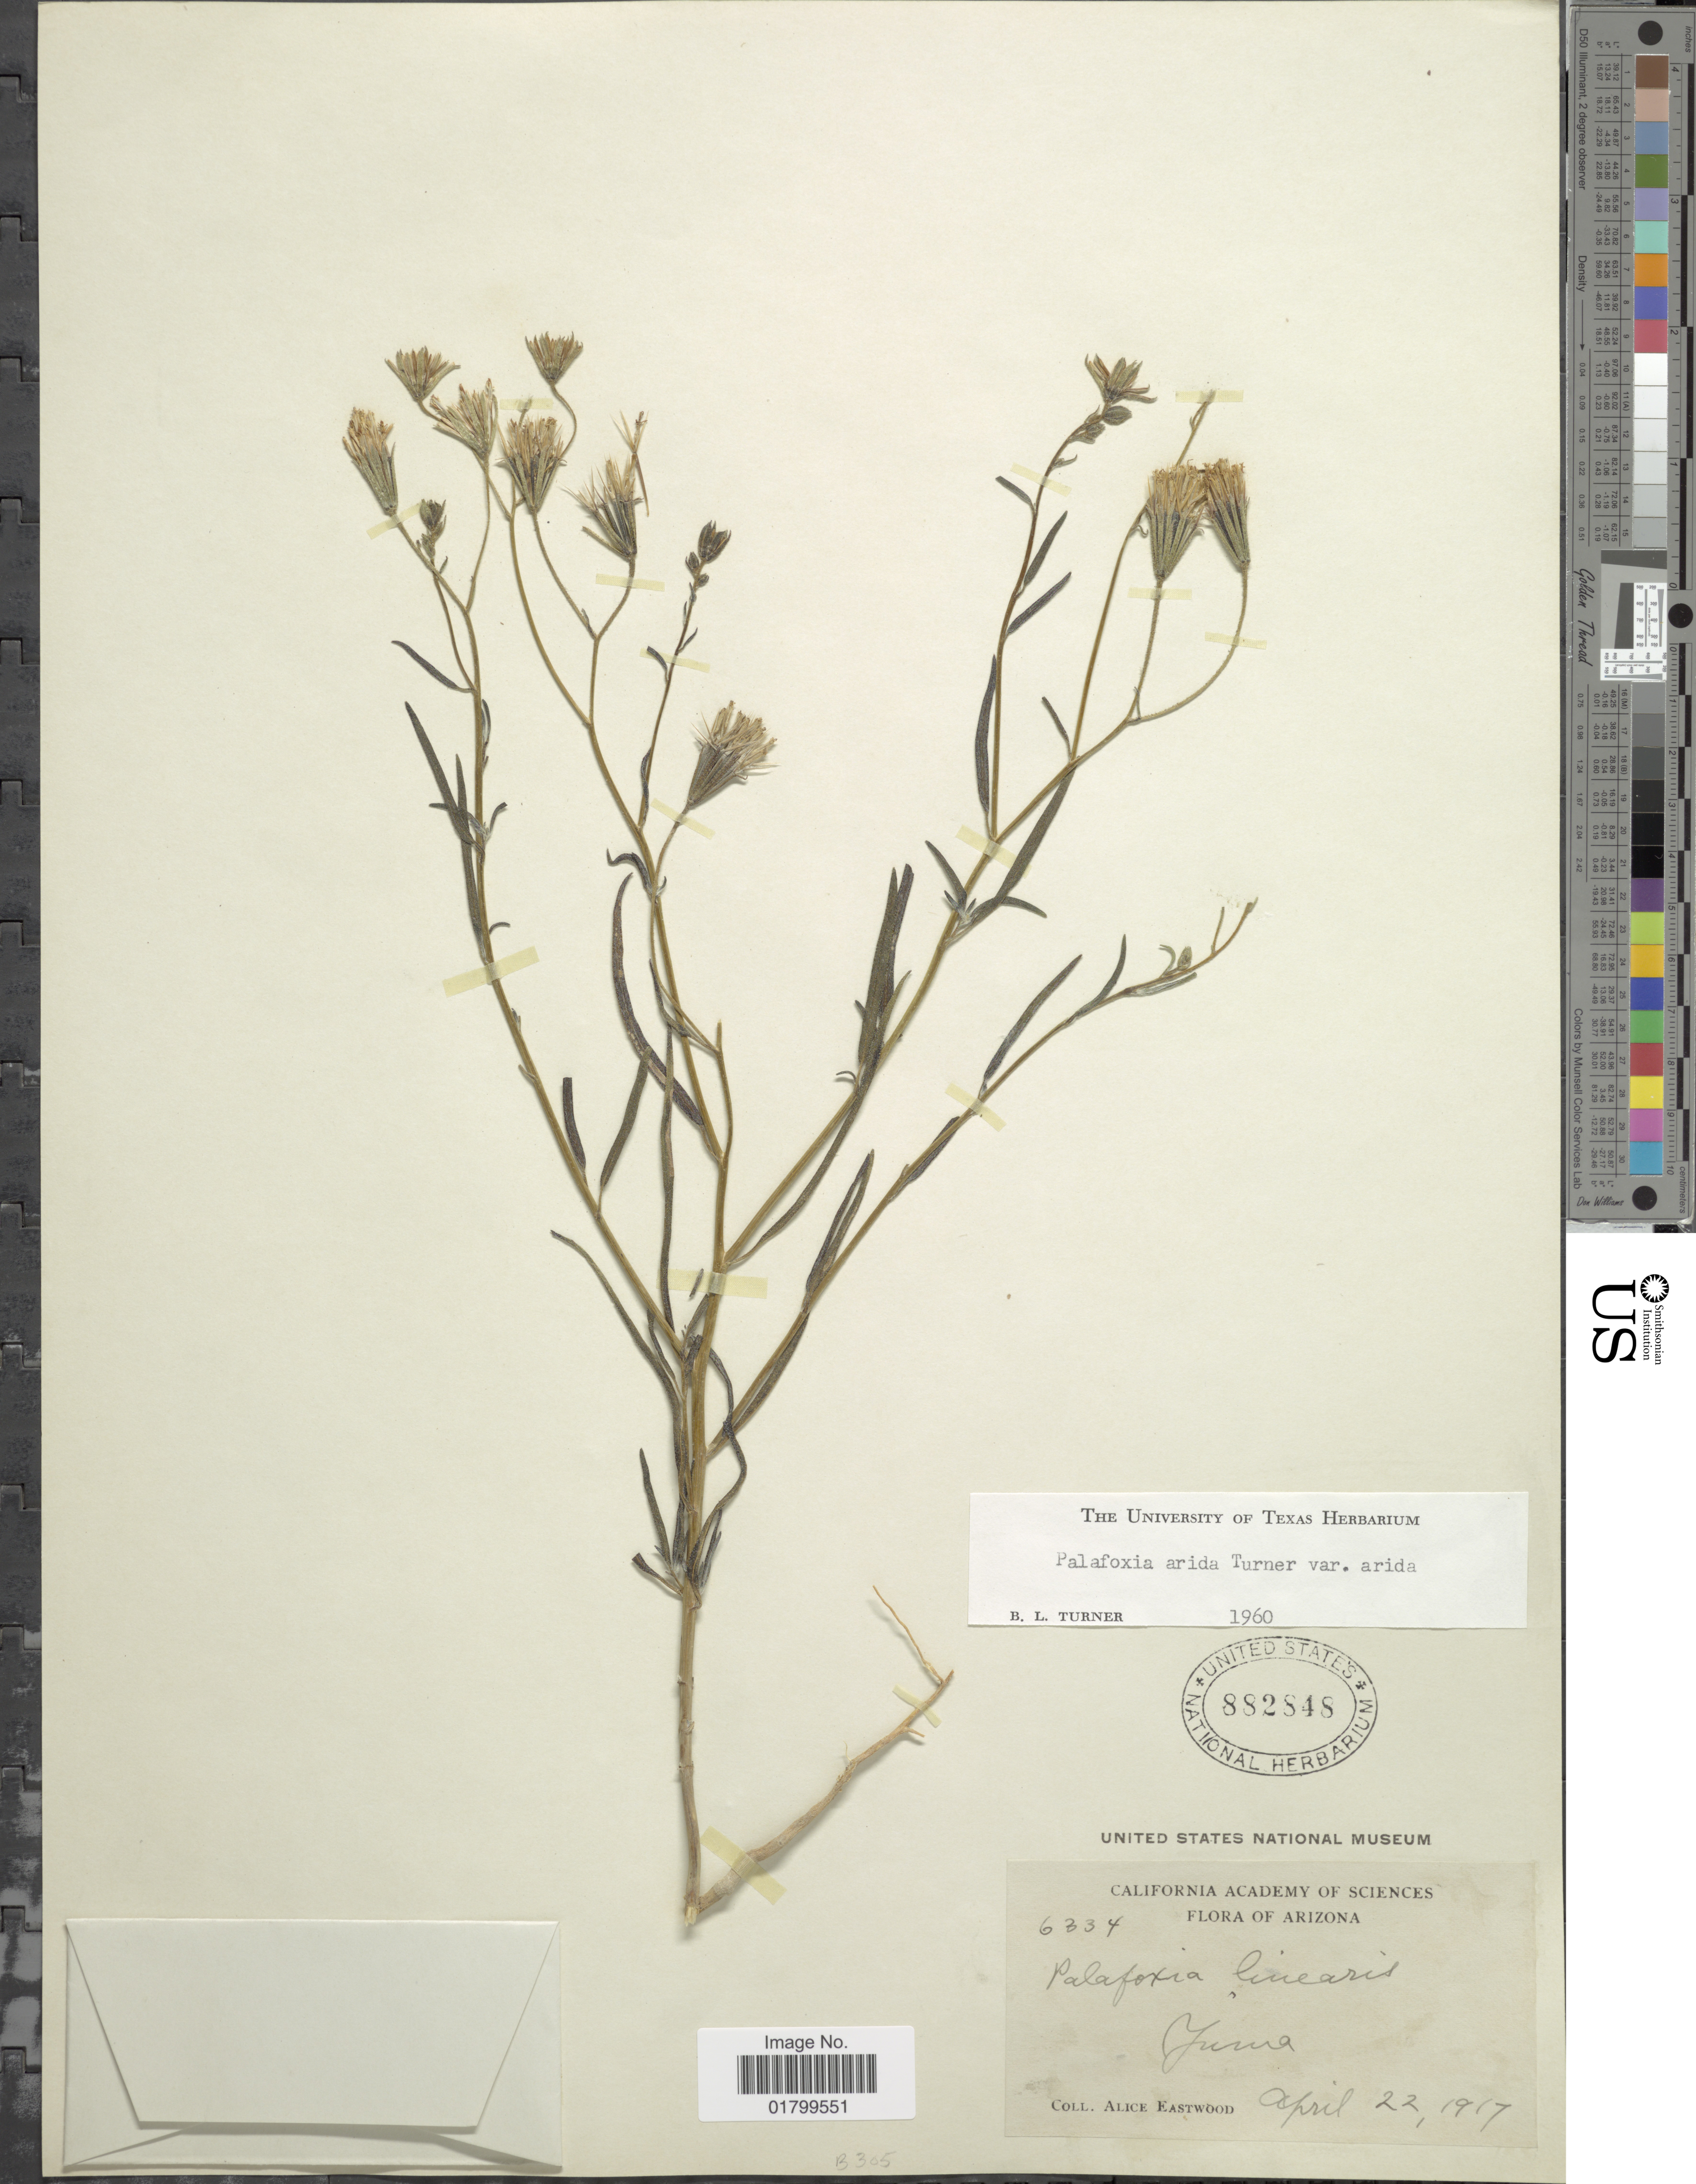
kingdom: Plantae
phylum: Tracheophyta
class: Magnoliopsida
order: Asterales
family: Asteraceae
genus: Palafoxia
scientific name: Palafoxia arida var. arida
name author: B.L. Turner & M.I. Morris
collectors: A. Eastwood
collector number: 6334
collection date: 1917-04-22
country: United States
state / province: Arizona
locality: Yuma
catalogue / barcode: US 882848